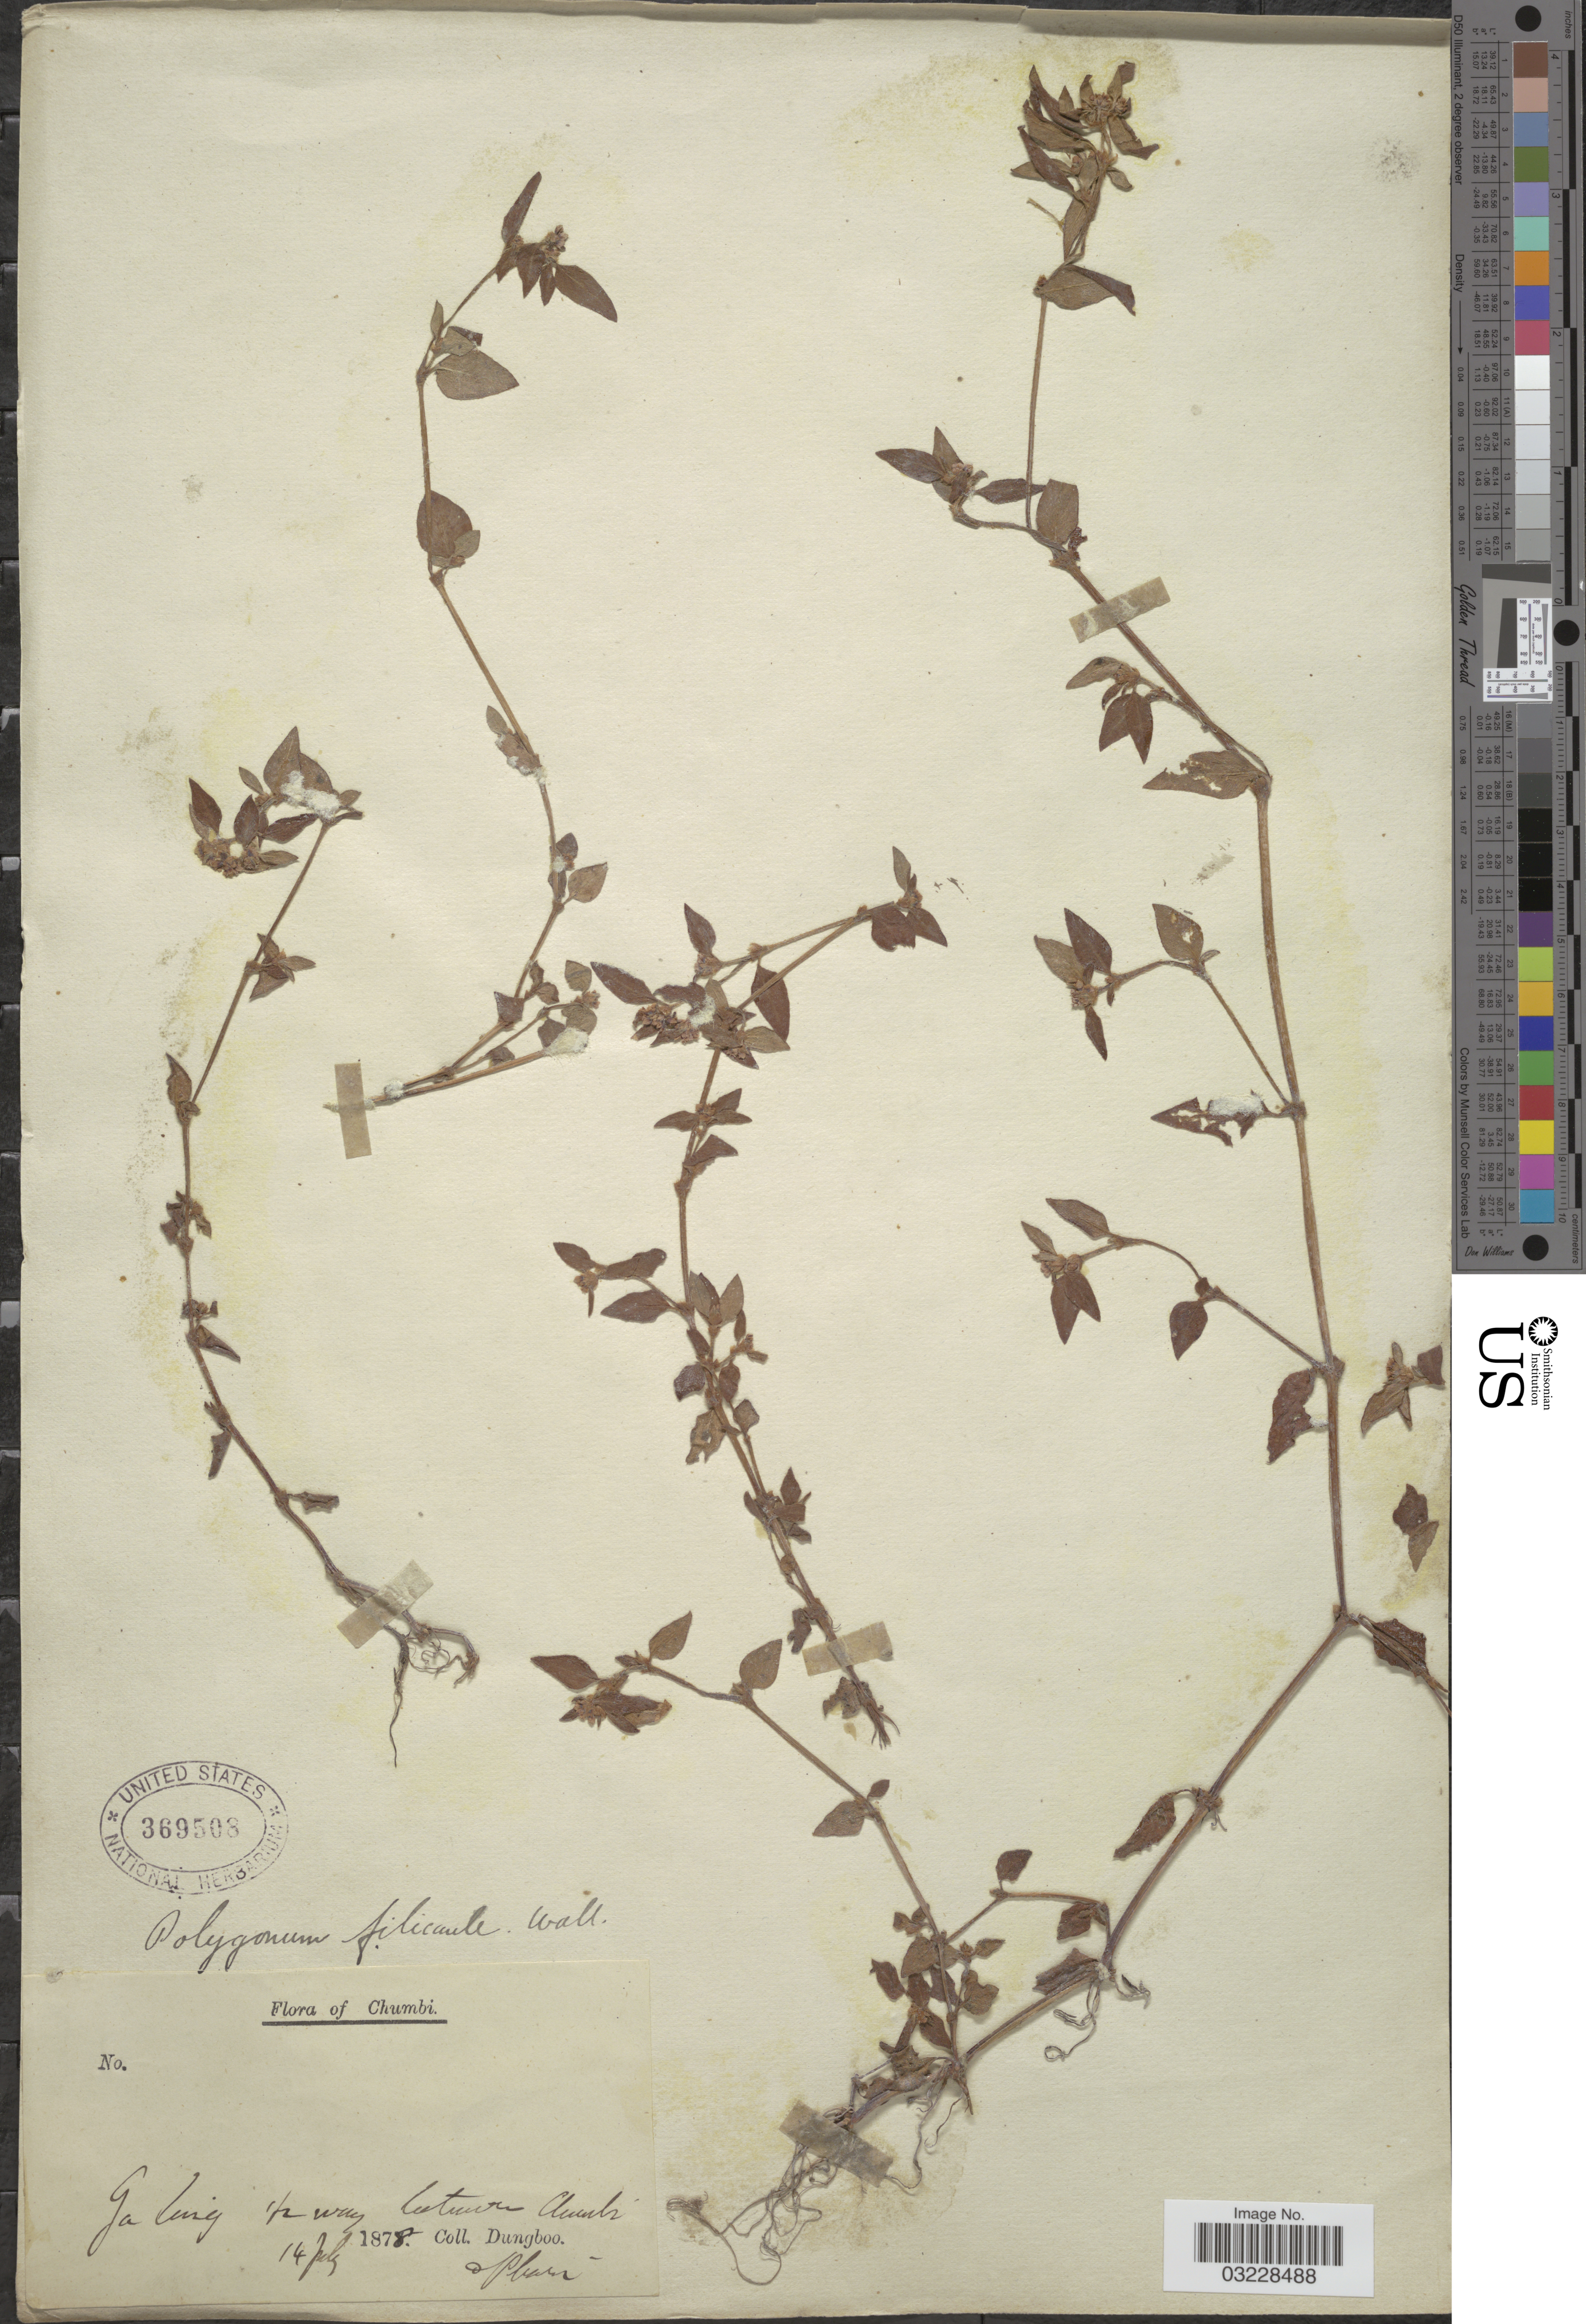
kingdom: Plantae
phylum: Tracheophyta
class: Magnoliopsida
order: Caryophyllales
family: Polygonaceae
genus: Koenigia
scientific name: Koenigia filicaulis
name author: (Wall. ex Meisn.) Hedberg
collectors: Dungboo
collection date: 1878-07-14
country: China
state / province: Xizang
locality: Chumbi. Ga Ling. [illegible text] Chumbi.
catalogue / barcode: US 369508